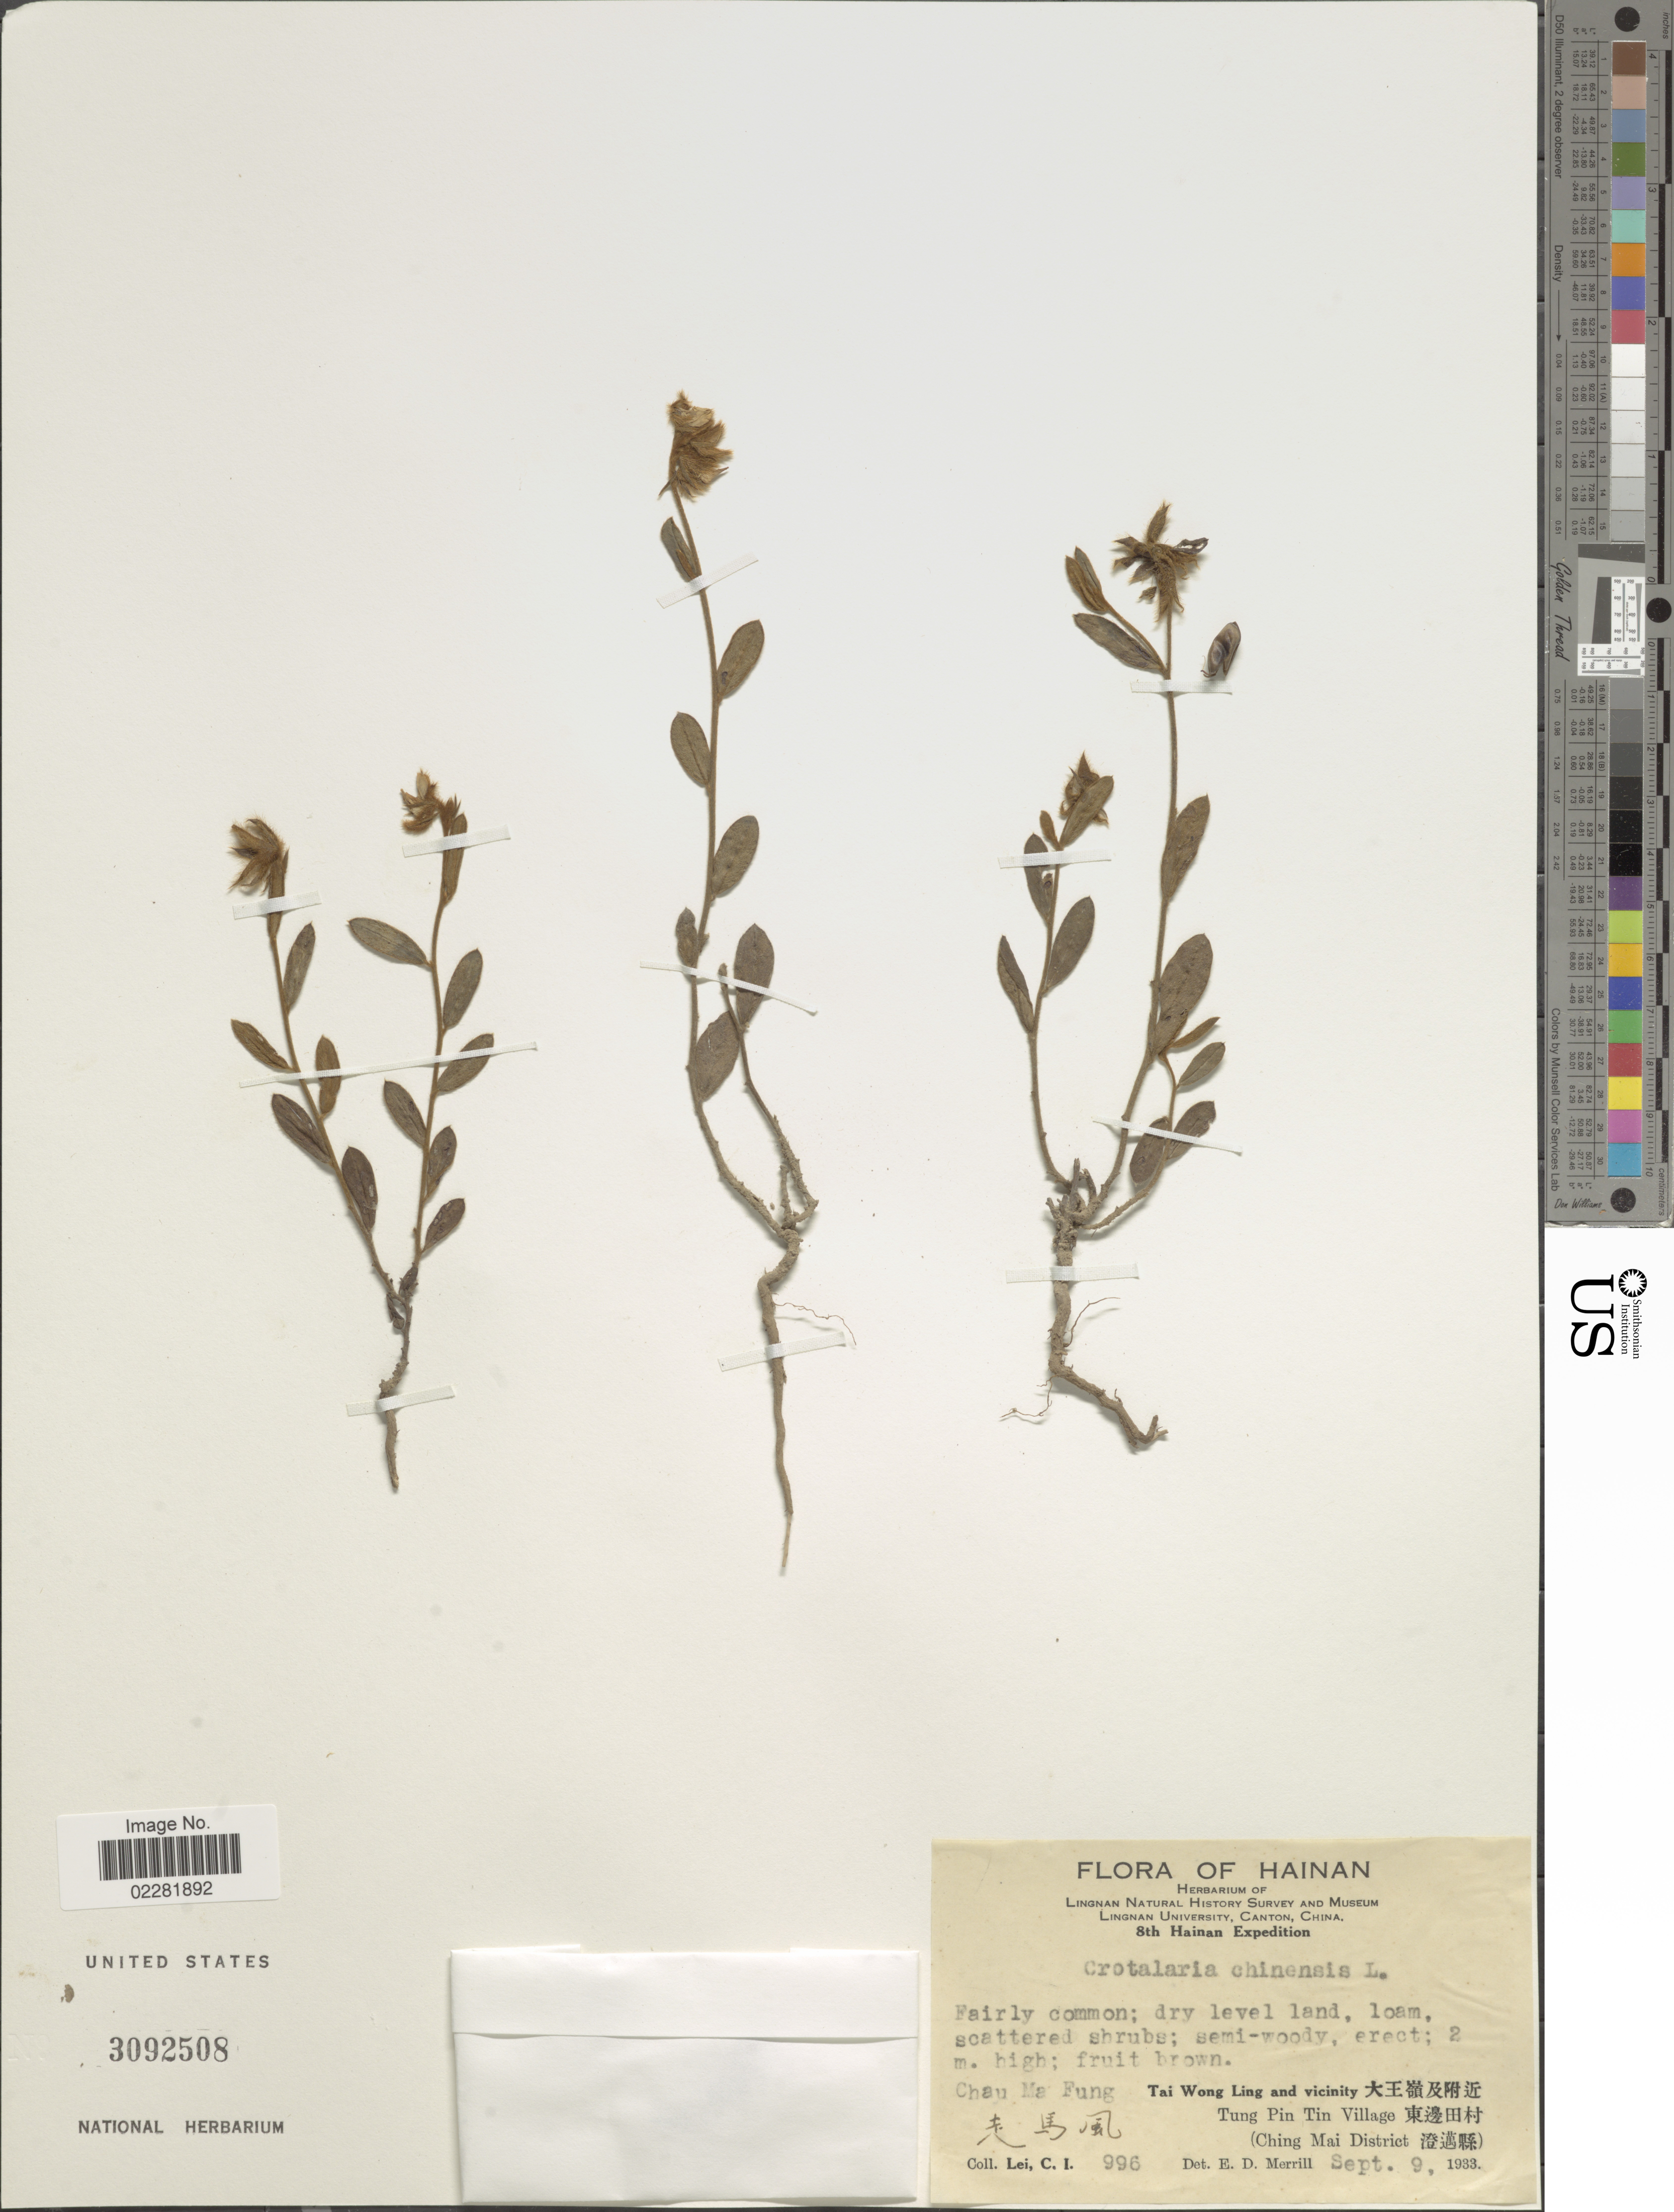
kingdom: Plantae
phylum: Tracheophyta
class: Magnoliopsida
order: Fabales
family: Fabaceae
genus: Crotalaria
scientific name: Crotalaria chinensis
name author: L.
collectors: C. I. Lei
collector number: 996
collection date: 1933-09-09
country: China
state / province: Hainan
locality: Chau Ma Fung. Tai Wong Ling and vicinity Tung Pin Tin Village (Ching Mai District), Hainan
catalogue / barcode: US 3092508